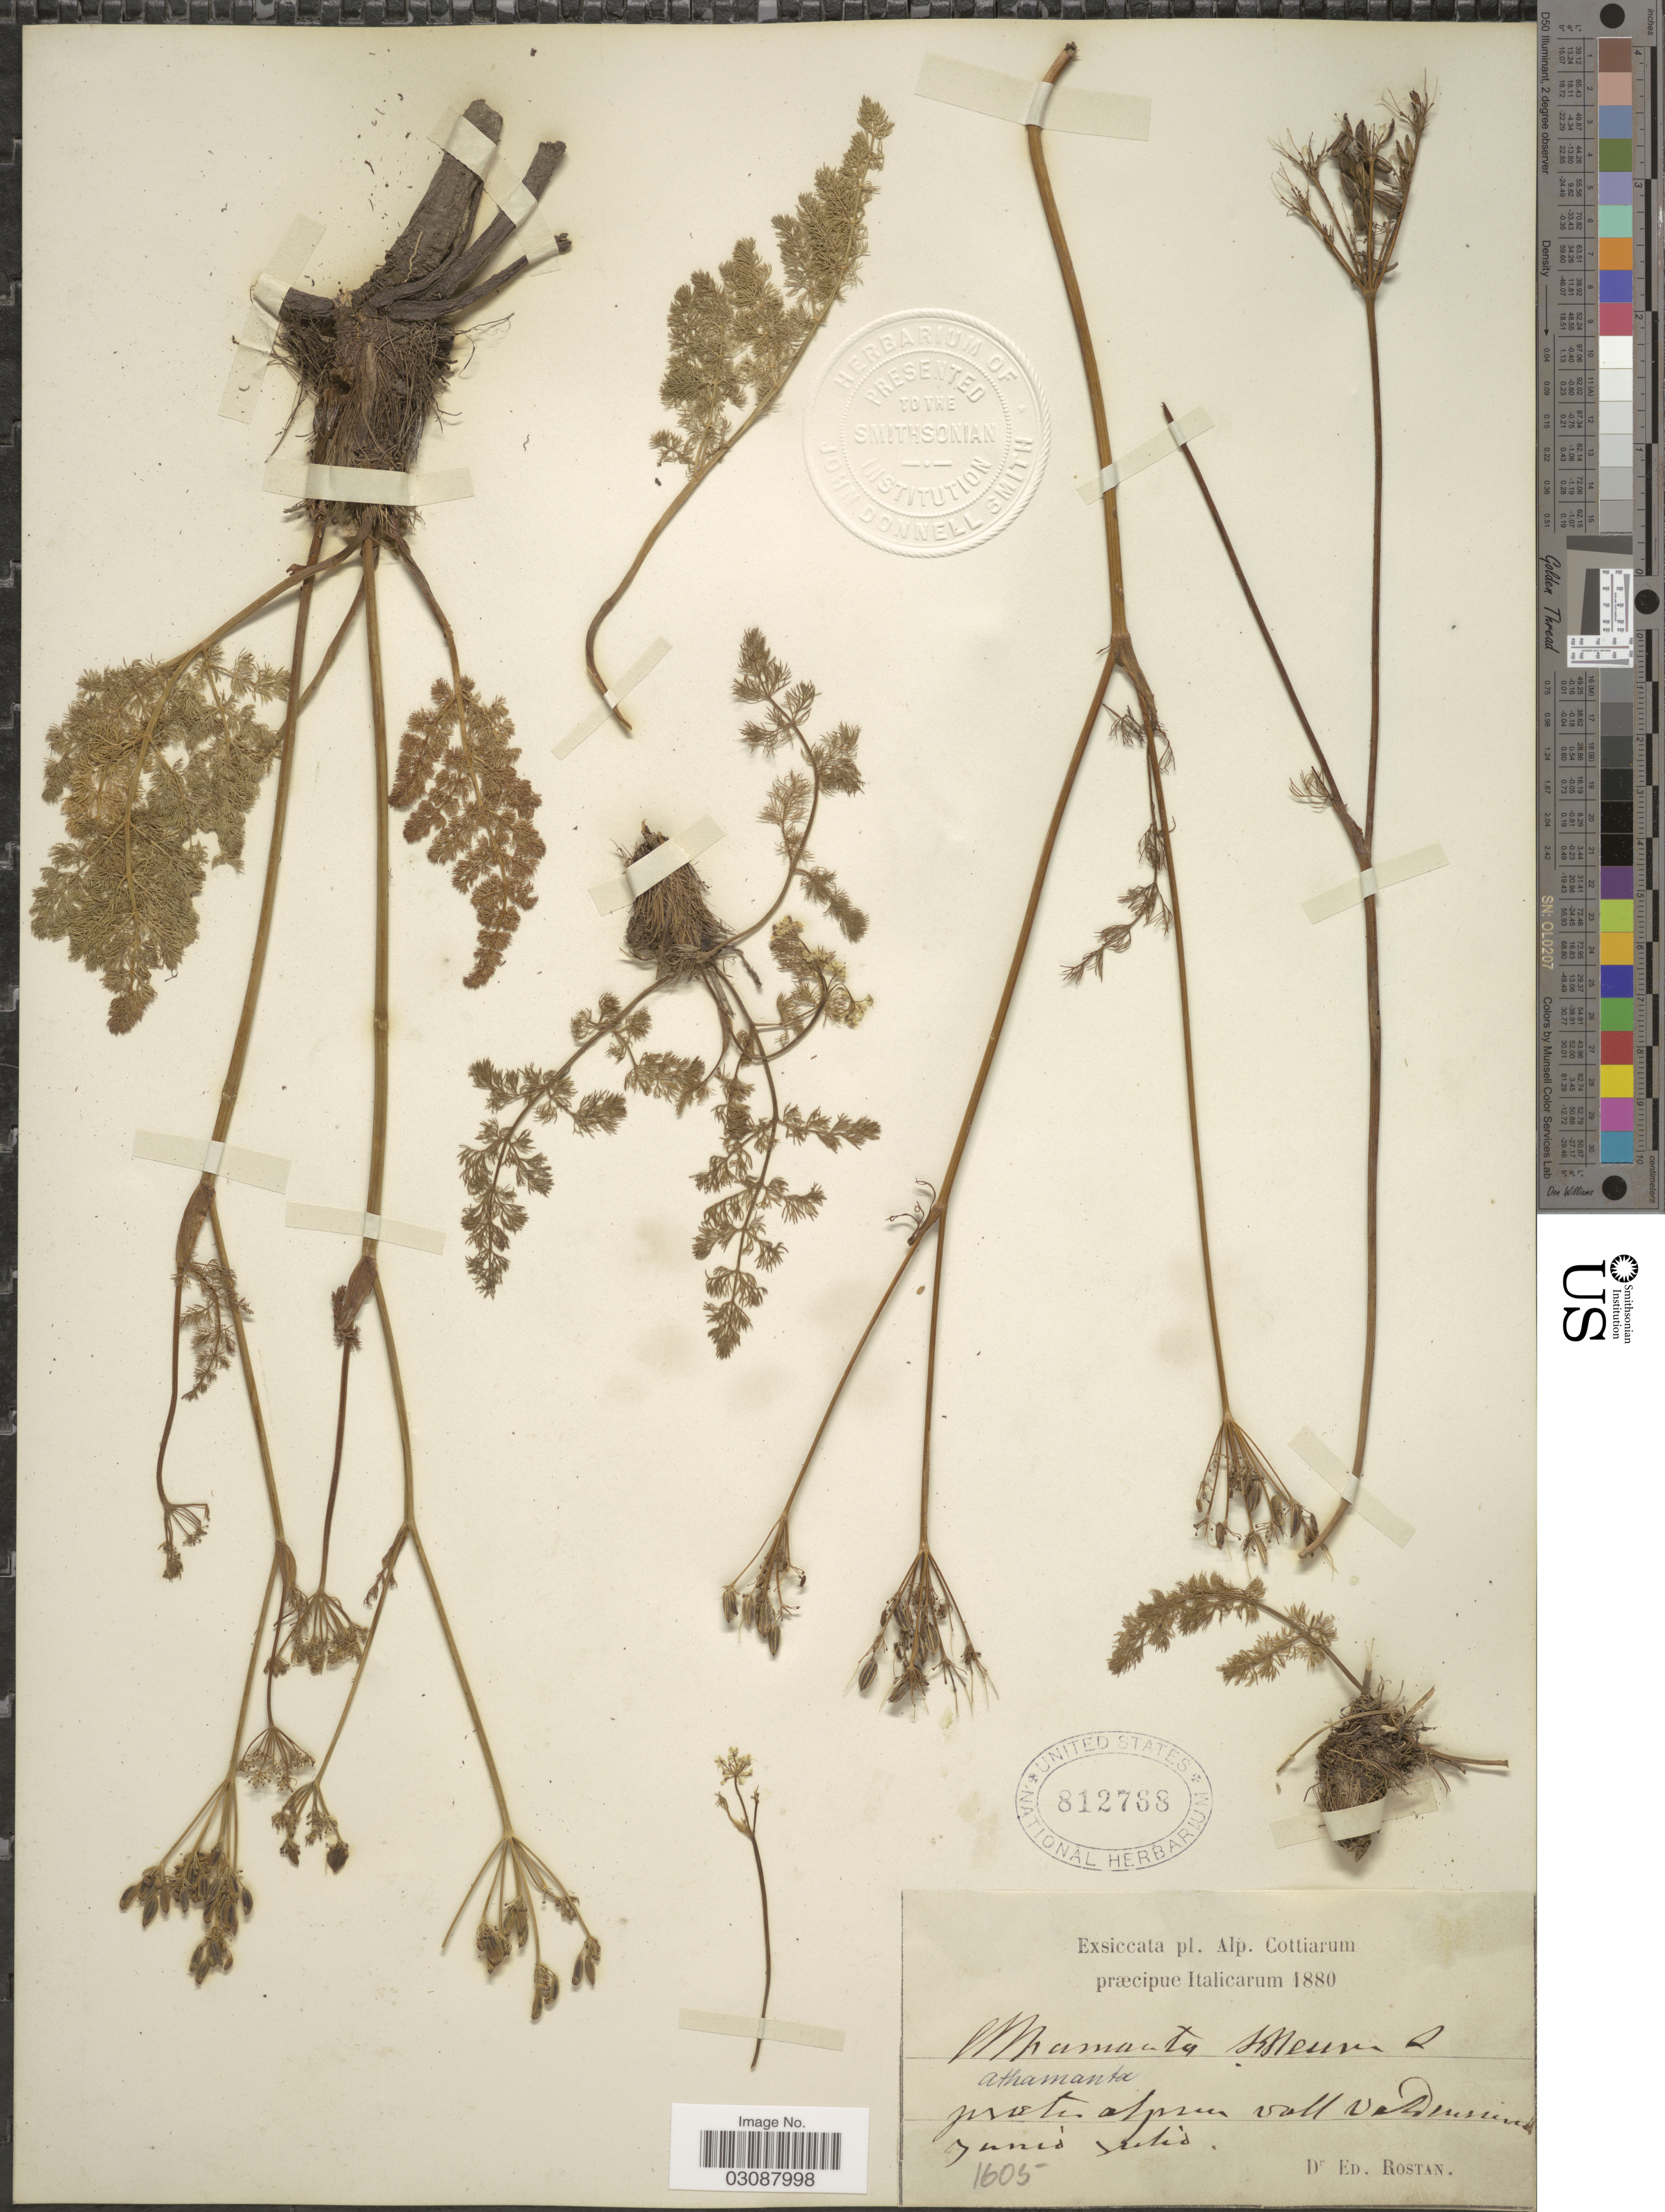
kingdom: Plantae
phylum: Tracheophyta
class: Magnoliopsida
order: Apiales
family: Apiaceae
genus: Athamanta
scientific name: Athamanta meum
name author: L.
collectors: E. Rostan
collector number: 1605?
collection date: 1880-06/1880-07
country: Italy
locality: Prate alprun vall Valsminin. [interpreted] Alp. Cottiarum præcipue Italicarum.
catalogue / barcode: US 812768